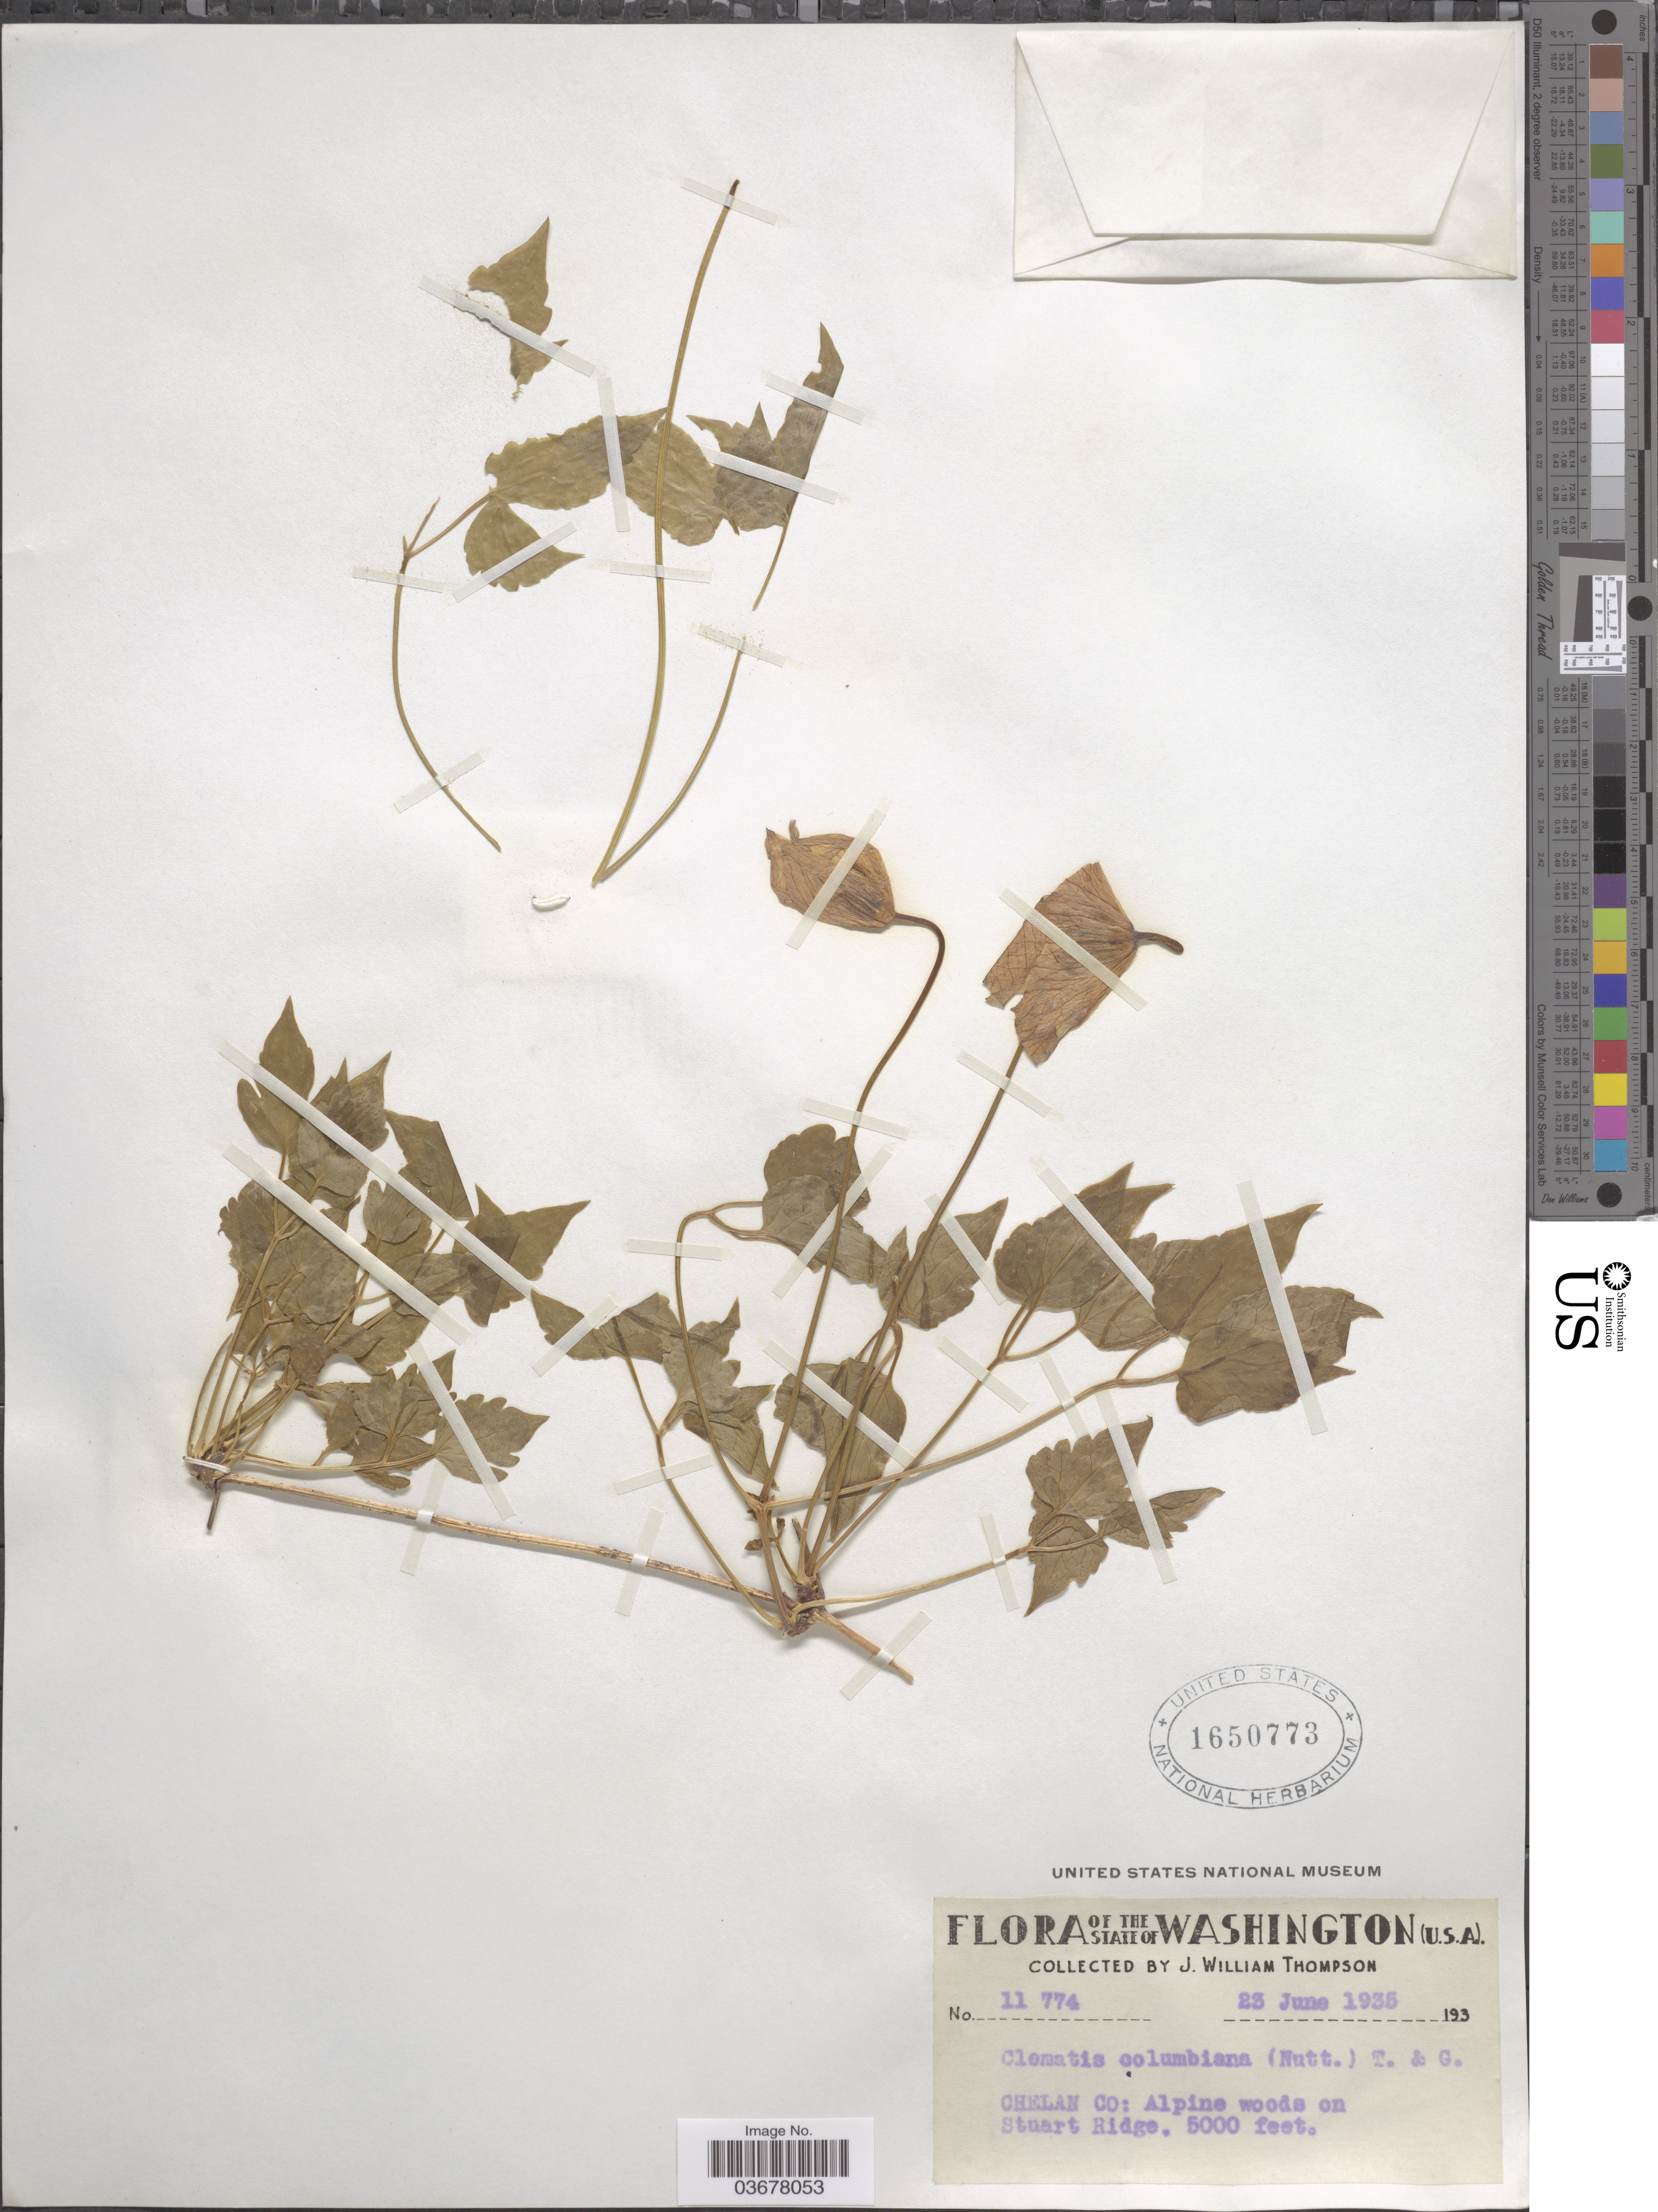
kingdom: Plantae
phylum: Tracheophyta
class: Magnoliopsida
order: Ranunculales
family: Ranunculaceae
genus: Clematis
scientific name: Clematis columbiana var. columbiana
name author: (Nutt.) Torr. & A. Gray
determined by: Strong, M. T., (US), Smithsonian Institution - National Museum of Natural History (UNITED STATES)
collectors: J. W. Thompson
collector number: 11774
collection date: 1935-06-23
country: United States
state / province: Washington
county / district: Chelan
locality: Chelan Co: Alphine woods on Stuart Ridge.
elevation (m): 1524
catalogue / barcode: US 1650773